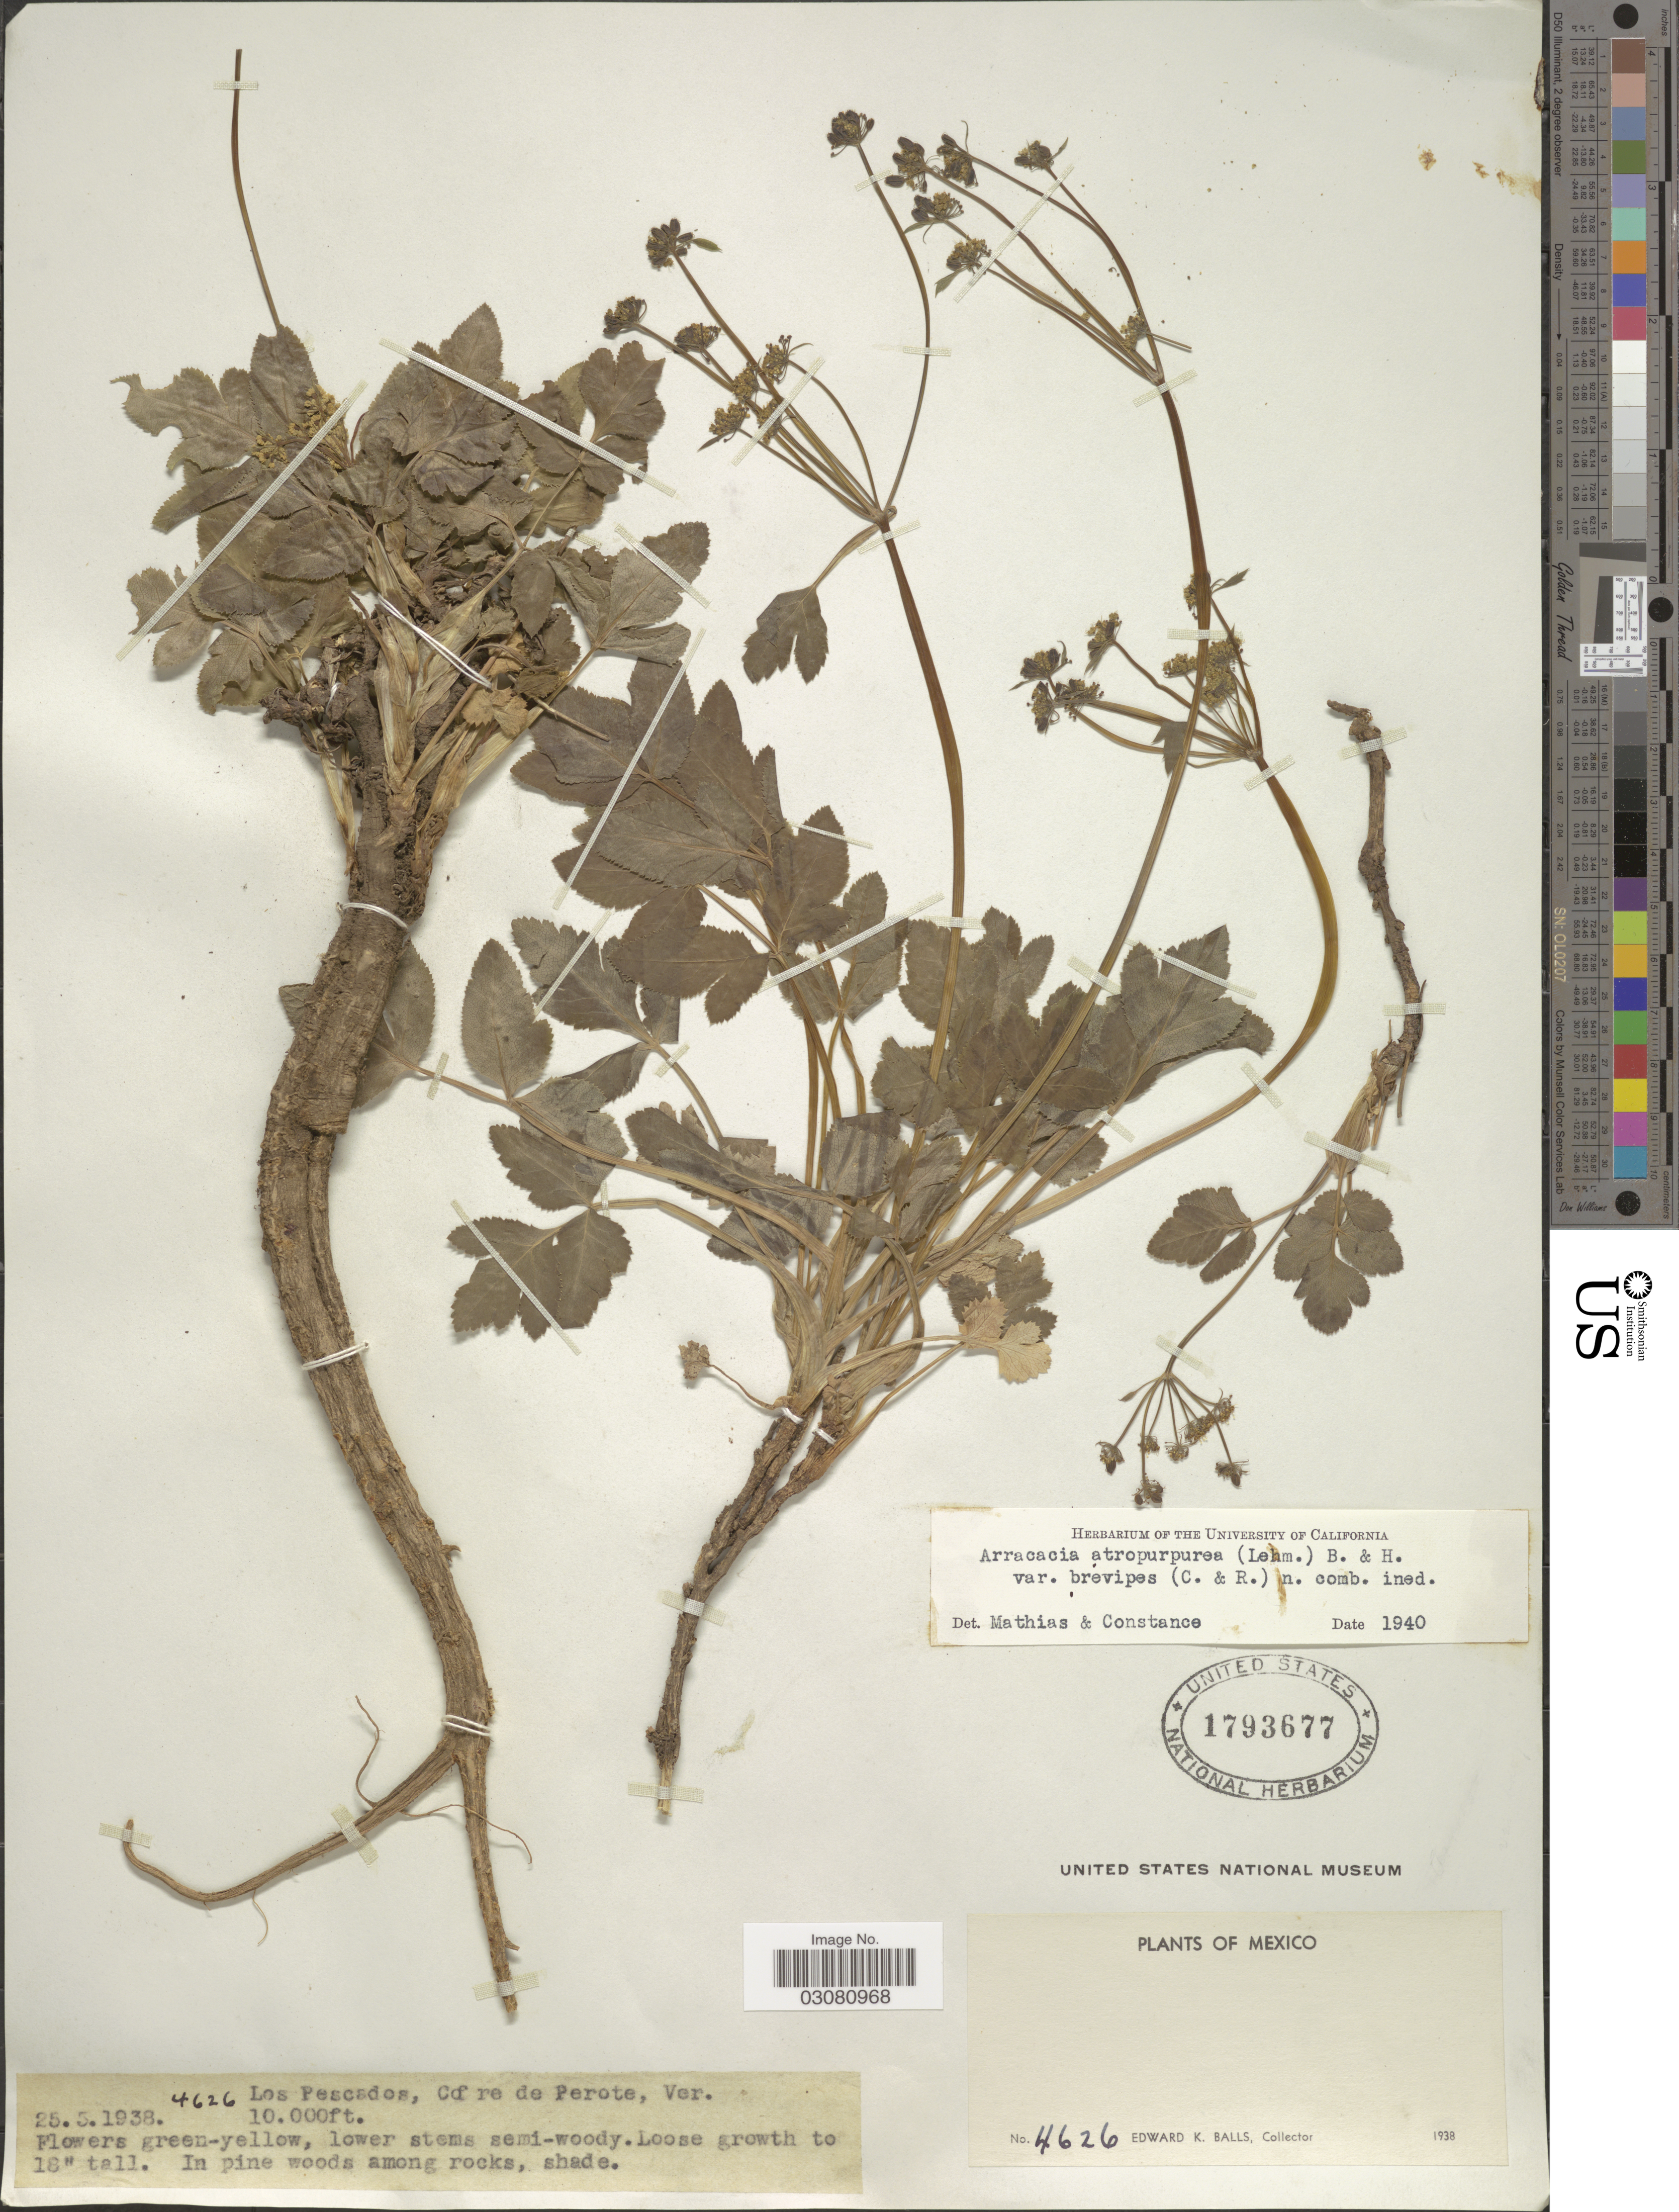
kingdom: Plantae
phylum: Tracheophyta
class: Magnoliopsida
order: Apiales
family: Apiaceae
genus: Arracacia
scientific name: Arracacia atropurpurea var. brevipes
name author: (J.M. Coult. & Rose) Mathias & Constance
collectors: E. K. Balls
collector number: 4626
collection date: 1938-05-25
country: Mexico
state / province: Veracruz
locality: Los Pescados, Cofre de Perote, Ver.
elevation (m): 3048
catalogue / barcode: US 1793677